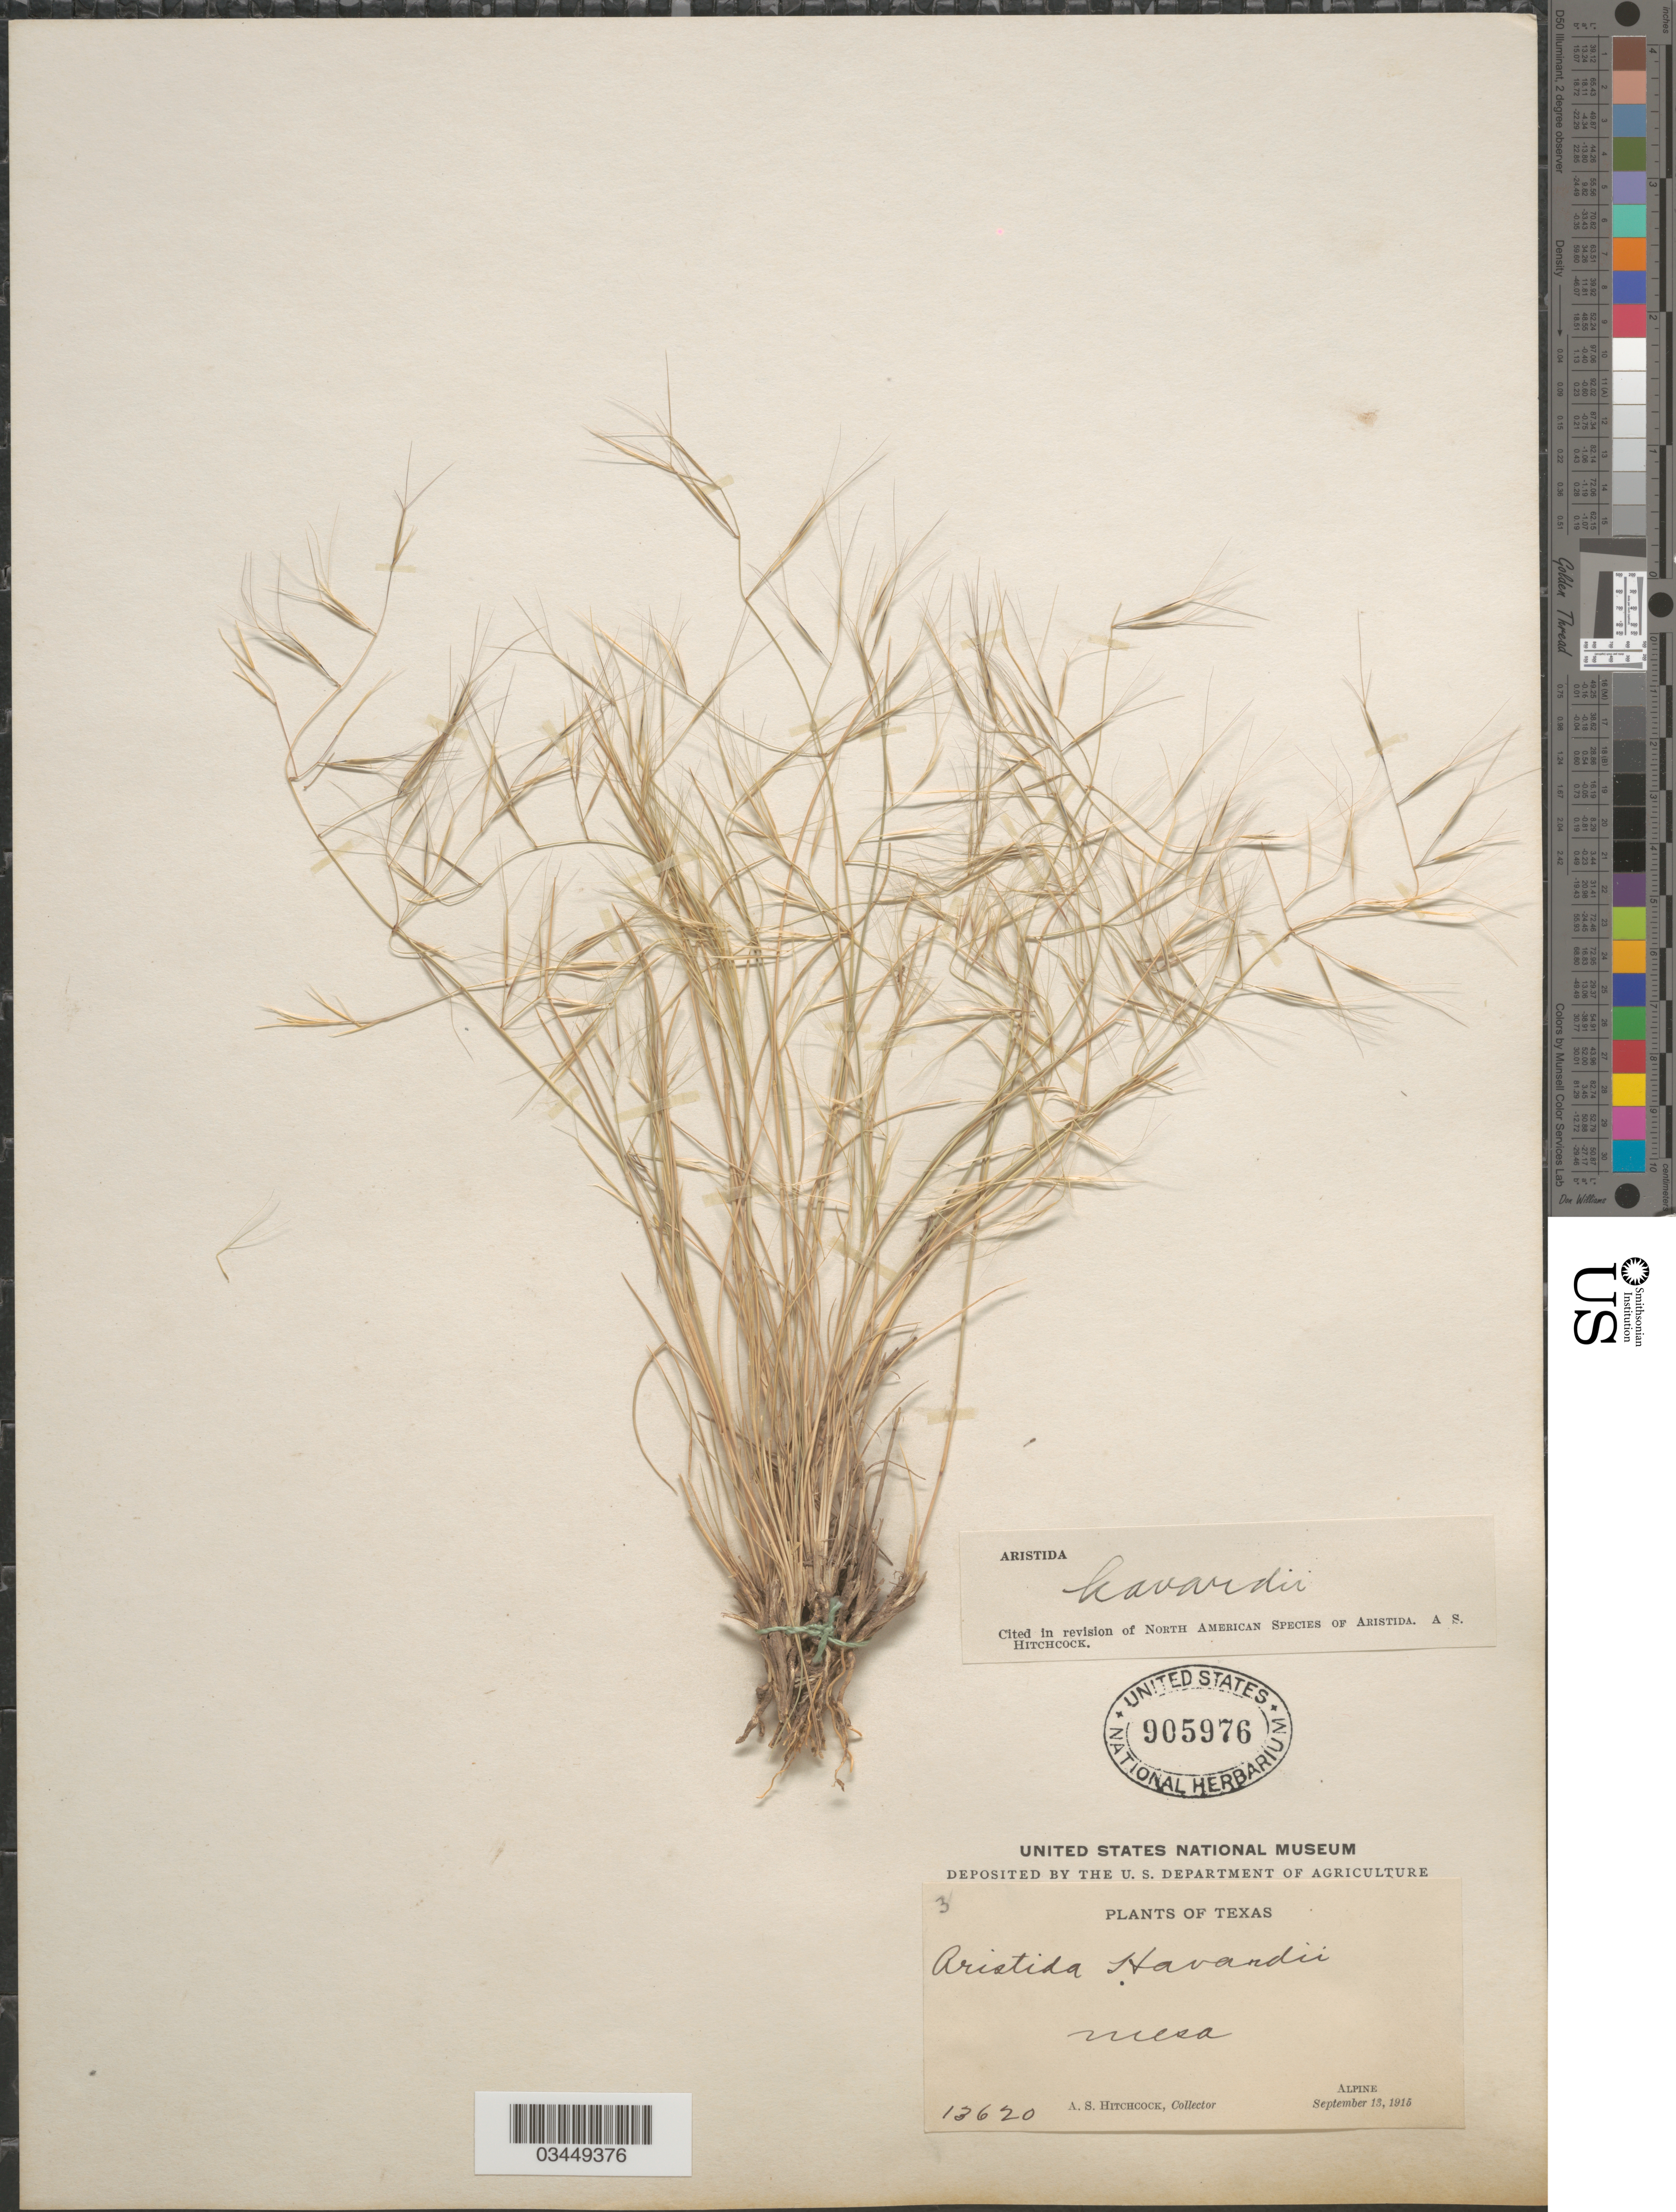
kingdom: Plantae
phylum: Tracheophyta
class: Liliopsida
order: Poales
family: Poaceae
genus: Aristida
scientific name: Aristida havardii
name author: Vasey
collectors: A. S. Hitchcock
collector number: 13620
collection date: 1915-09-13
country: United States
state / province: Texas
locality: Mesa. Alpine.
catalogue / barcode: US 905976